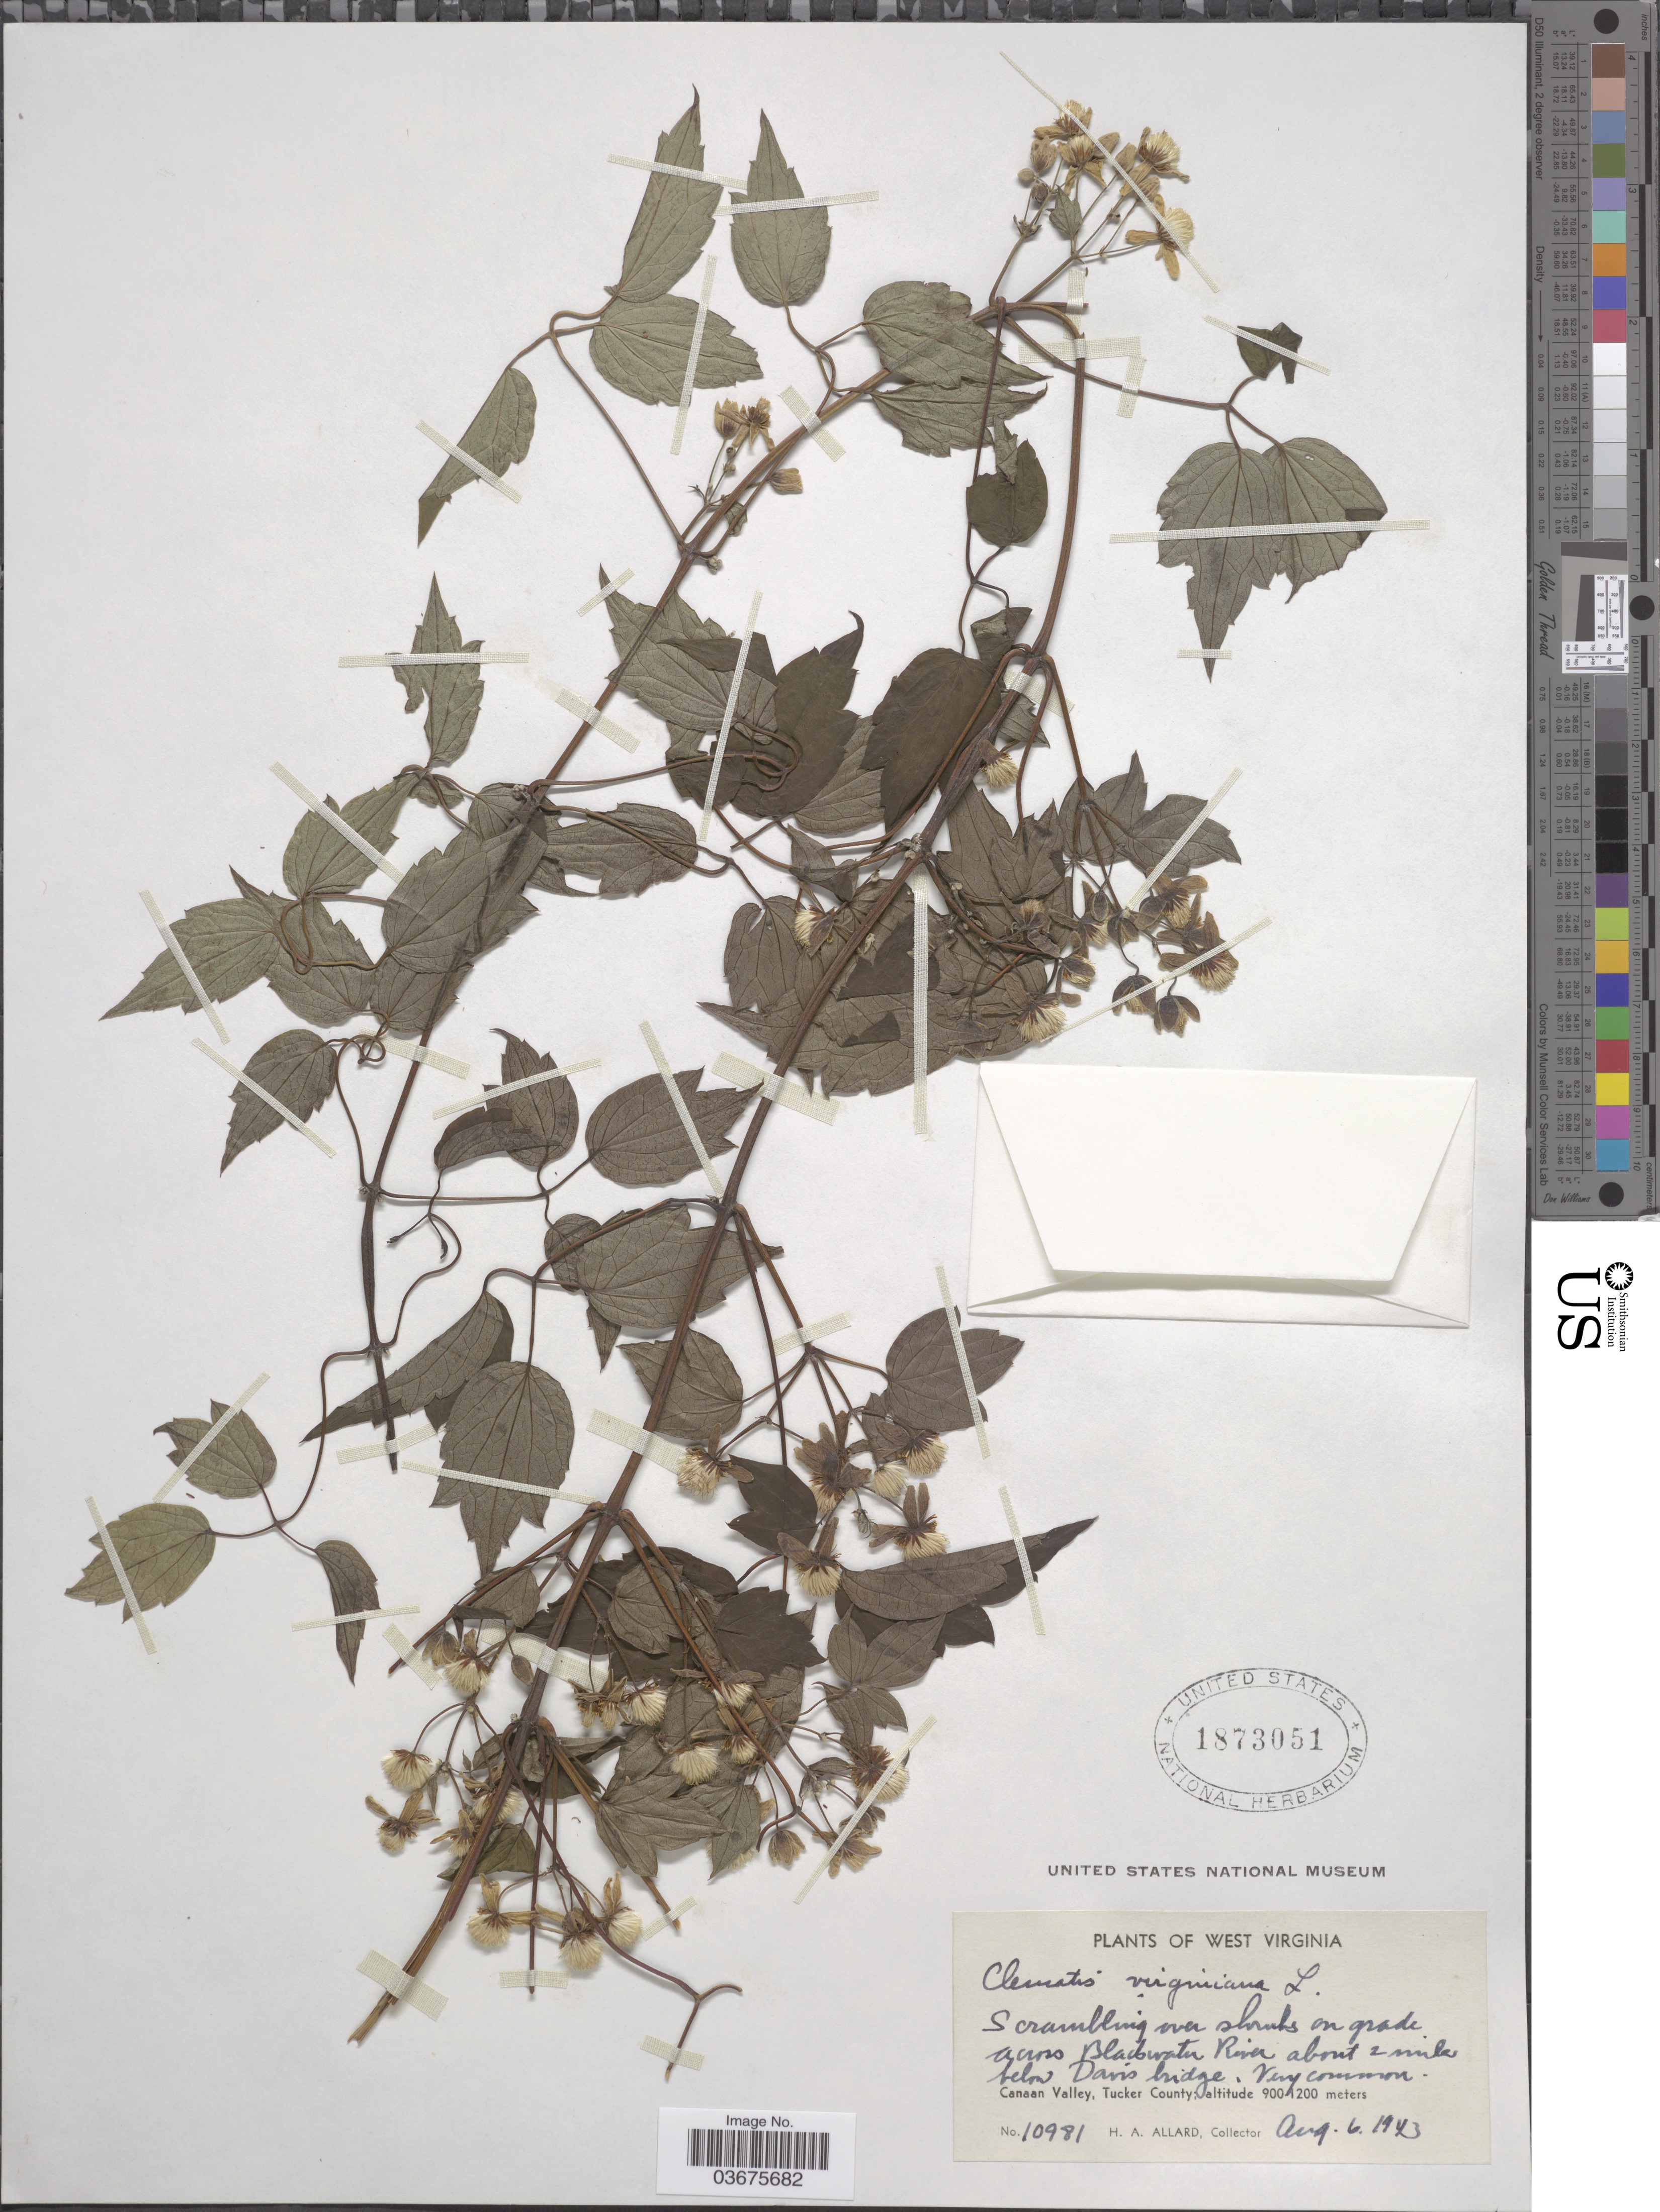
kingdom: Plantae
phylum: Tracheophyta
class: Magnoliopsida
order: Ranunculales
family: Ranunculaceae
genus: Clematis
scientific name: Clematis virginiana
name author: L.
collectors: H. A. Allard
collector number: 10981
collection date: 1943-08-06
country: United States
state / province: West Virginia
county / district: Tucker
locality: Scrambling over shrubs on grade across Blackwater River about 2 mile below Davis bridge. Canaan Valley, Tucker County.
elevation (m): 900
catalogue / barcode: US 1873051